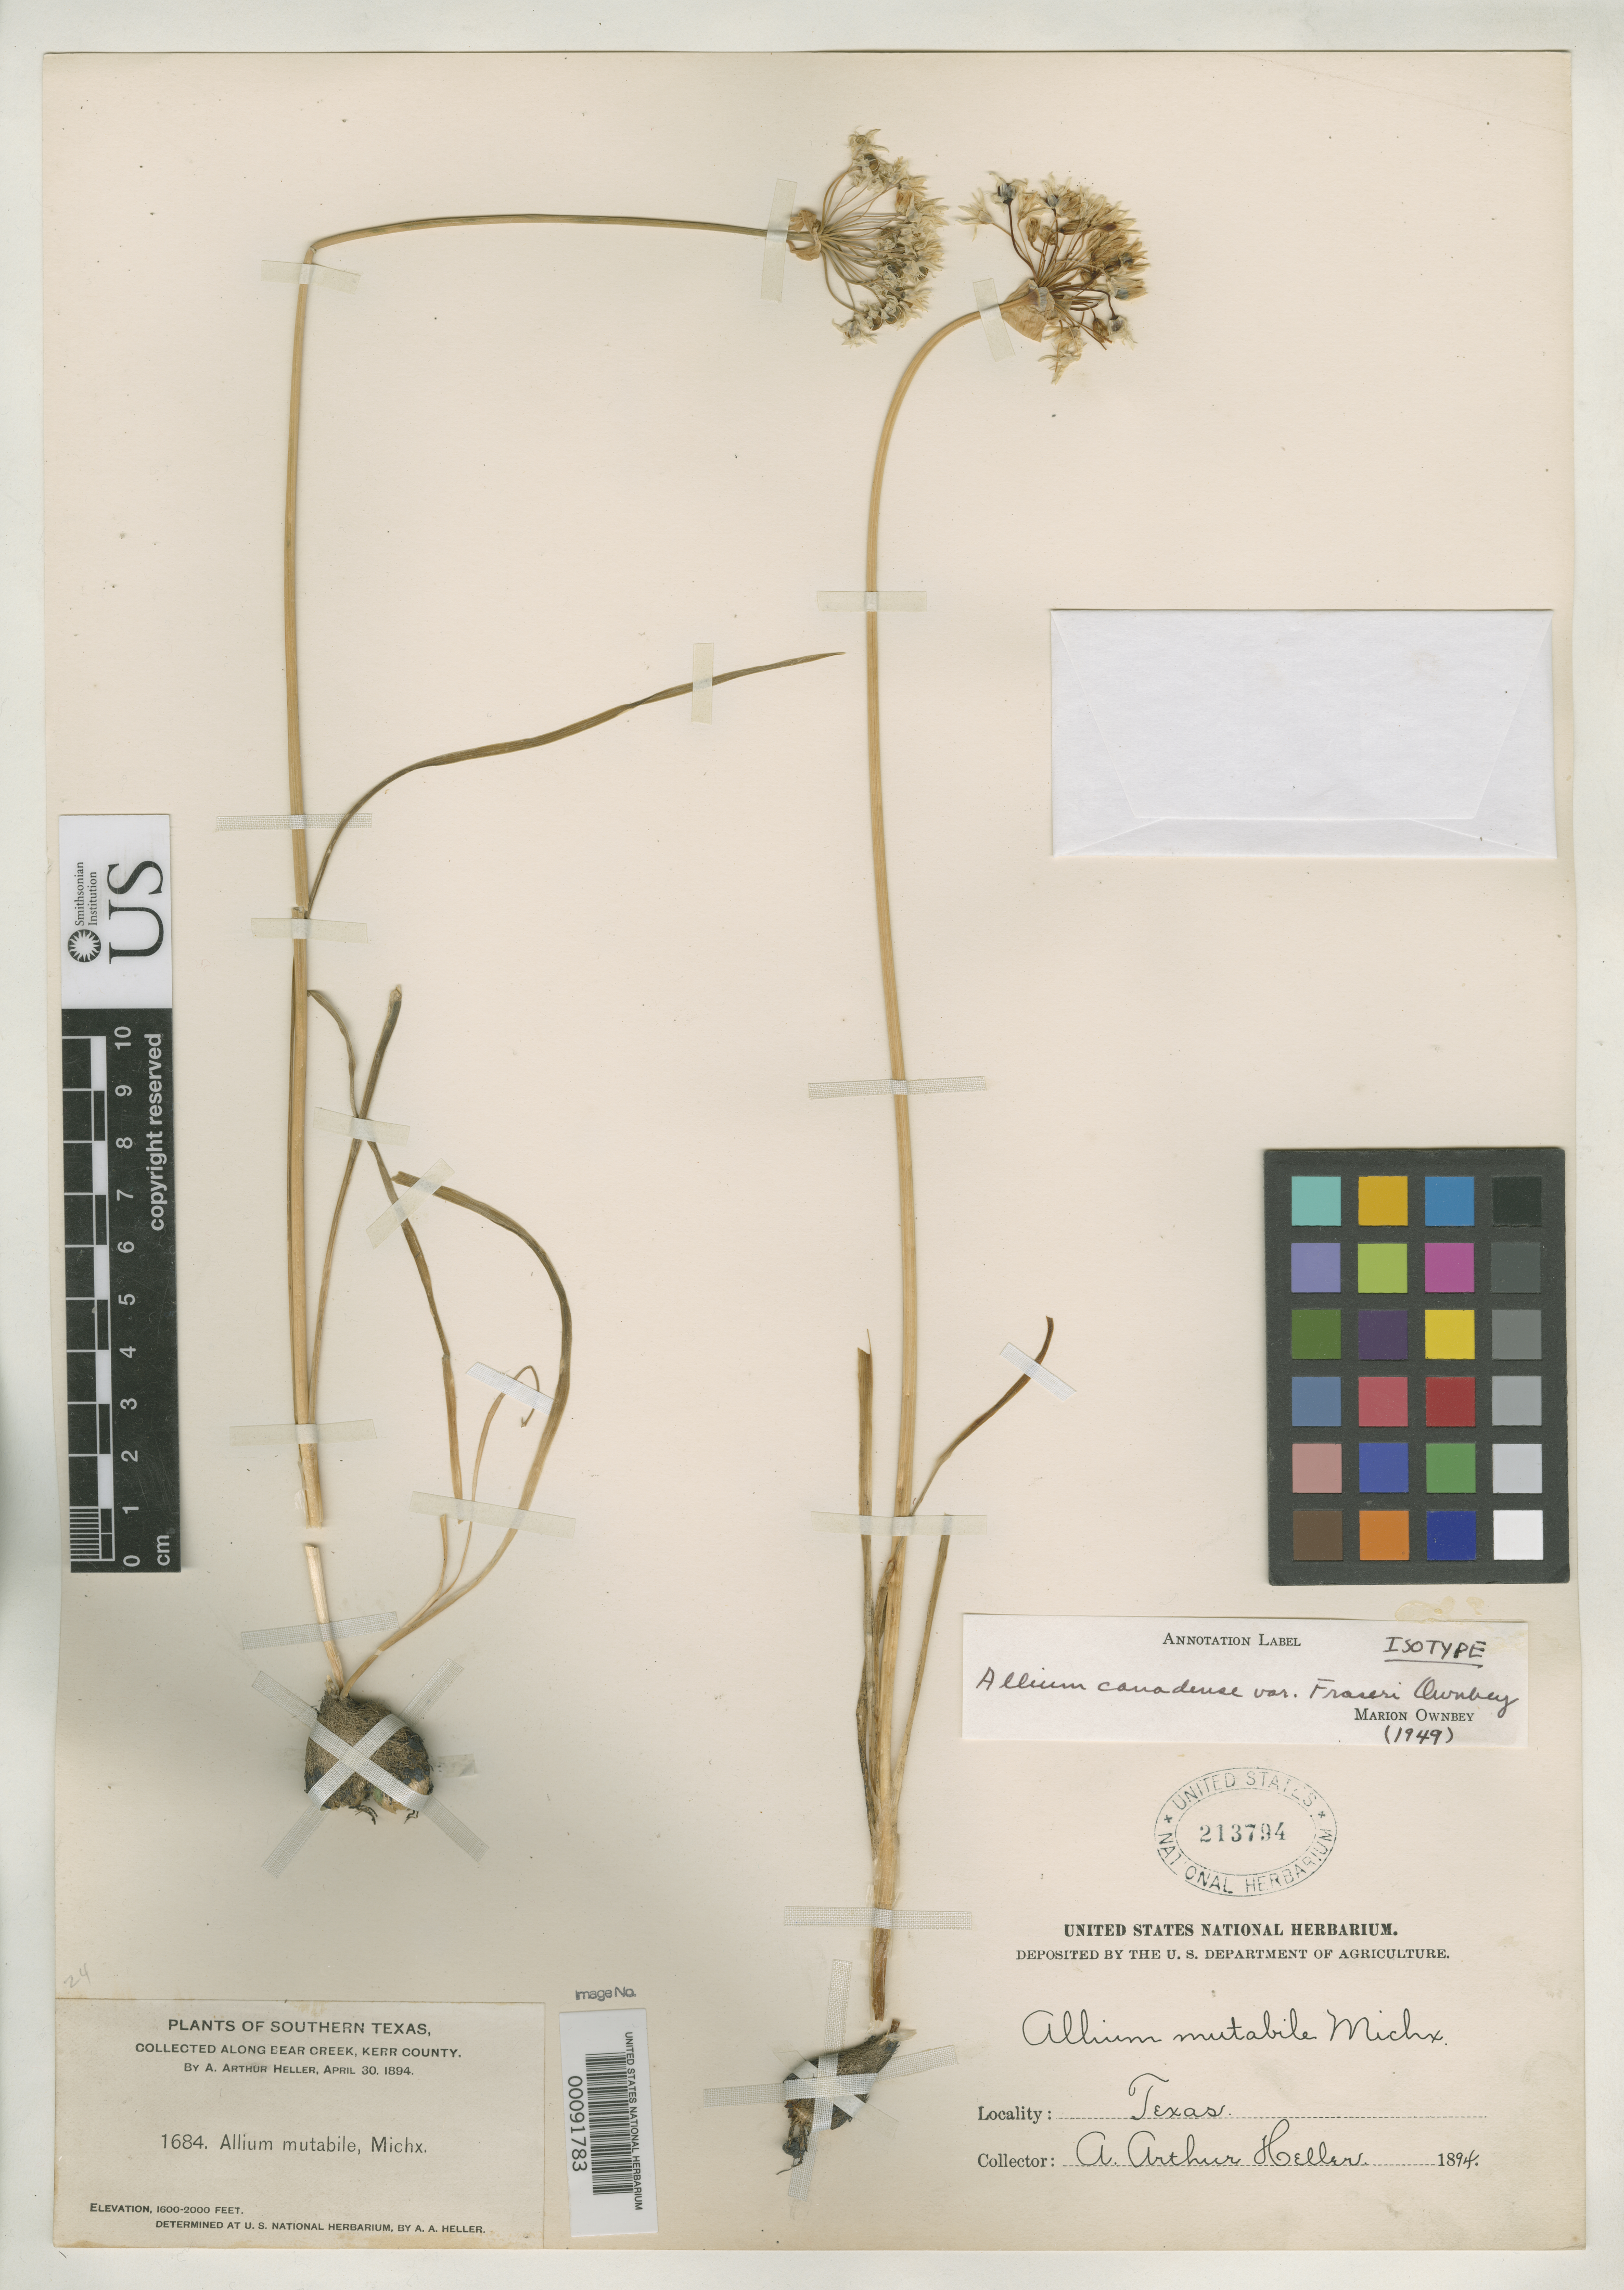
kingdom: Plantae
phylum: Tracheophyta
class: Liliopsida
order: Asparagales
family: Amaryllidaceae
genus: Allium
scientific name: Allium canadense var. fraseri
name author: Ownbey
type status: Isotype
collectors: A. A. Heller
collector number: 1684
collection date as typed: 30 Apr 1894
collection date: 1894-04-30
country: United States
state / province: Texas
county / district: Kerr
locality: Bear Creek.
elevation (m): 488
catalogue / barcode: US 213794